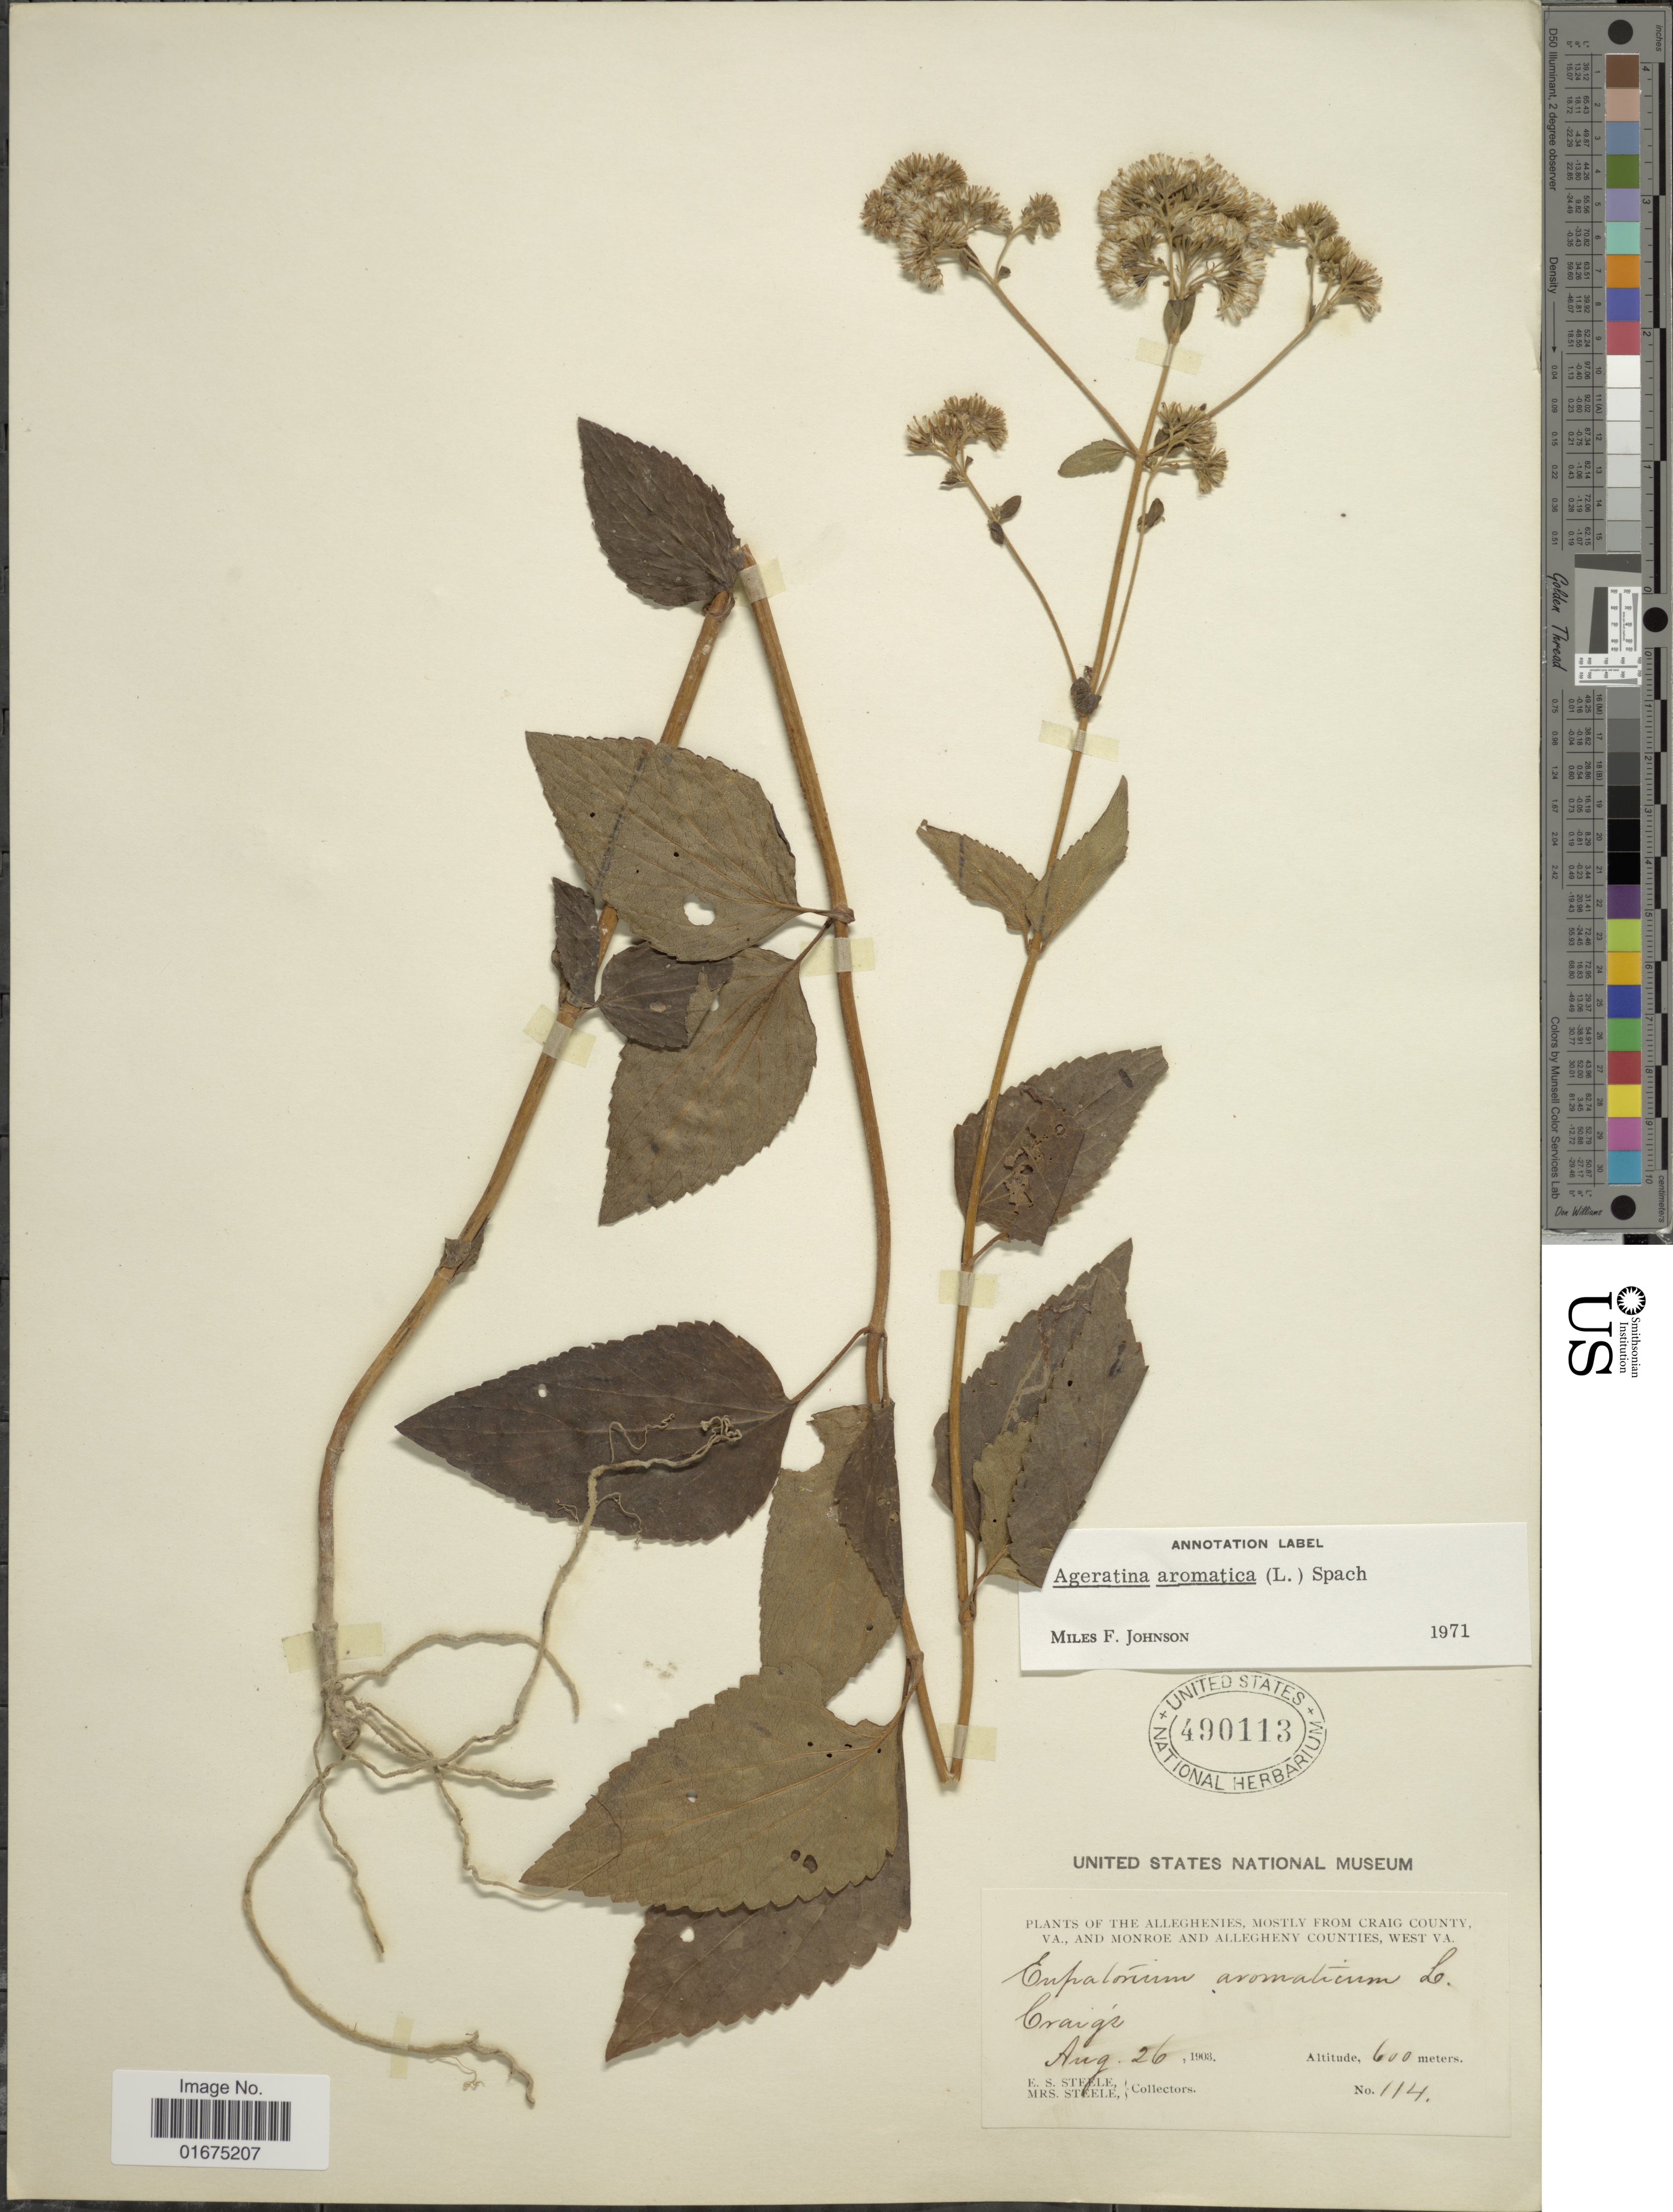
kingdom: Plantae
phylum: Tracheophyta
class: Magnoliopsida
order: Asterales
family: Asteraceae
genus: Ageratina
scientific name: Ageratina aromatica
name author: (L.) Spach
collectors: E. Steele & Mrs. E. S. Steele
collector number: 114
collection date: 1903-08-26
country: United States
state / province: Virginia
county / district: Craig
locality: The Alleghenies, Mostly from Craig County, VA, and Monroe and Allegheny Counties, West VA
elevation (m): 600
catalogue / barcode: US 490113